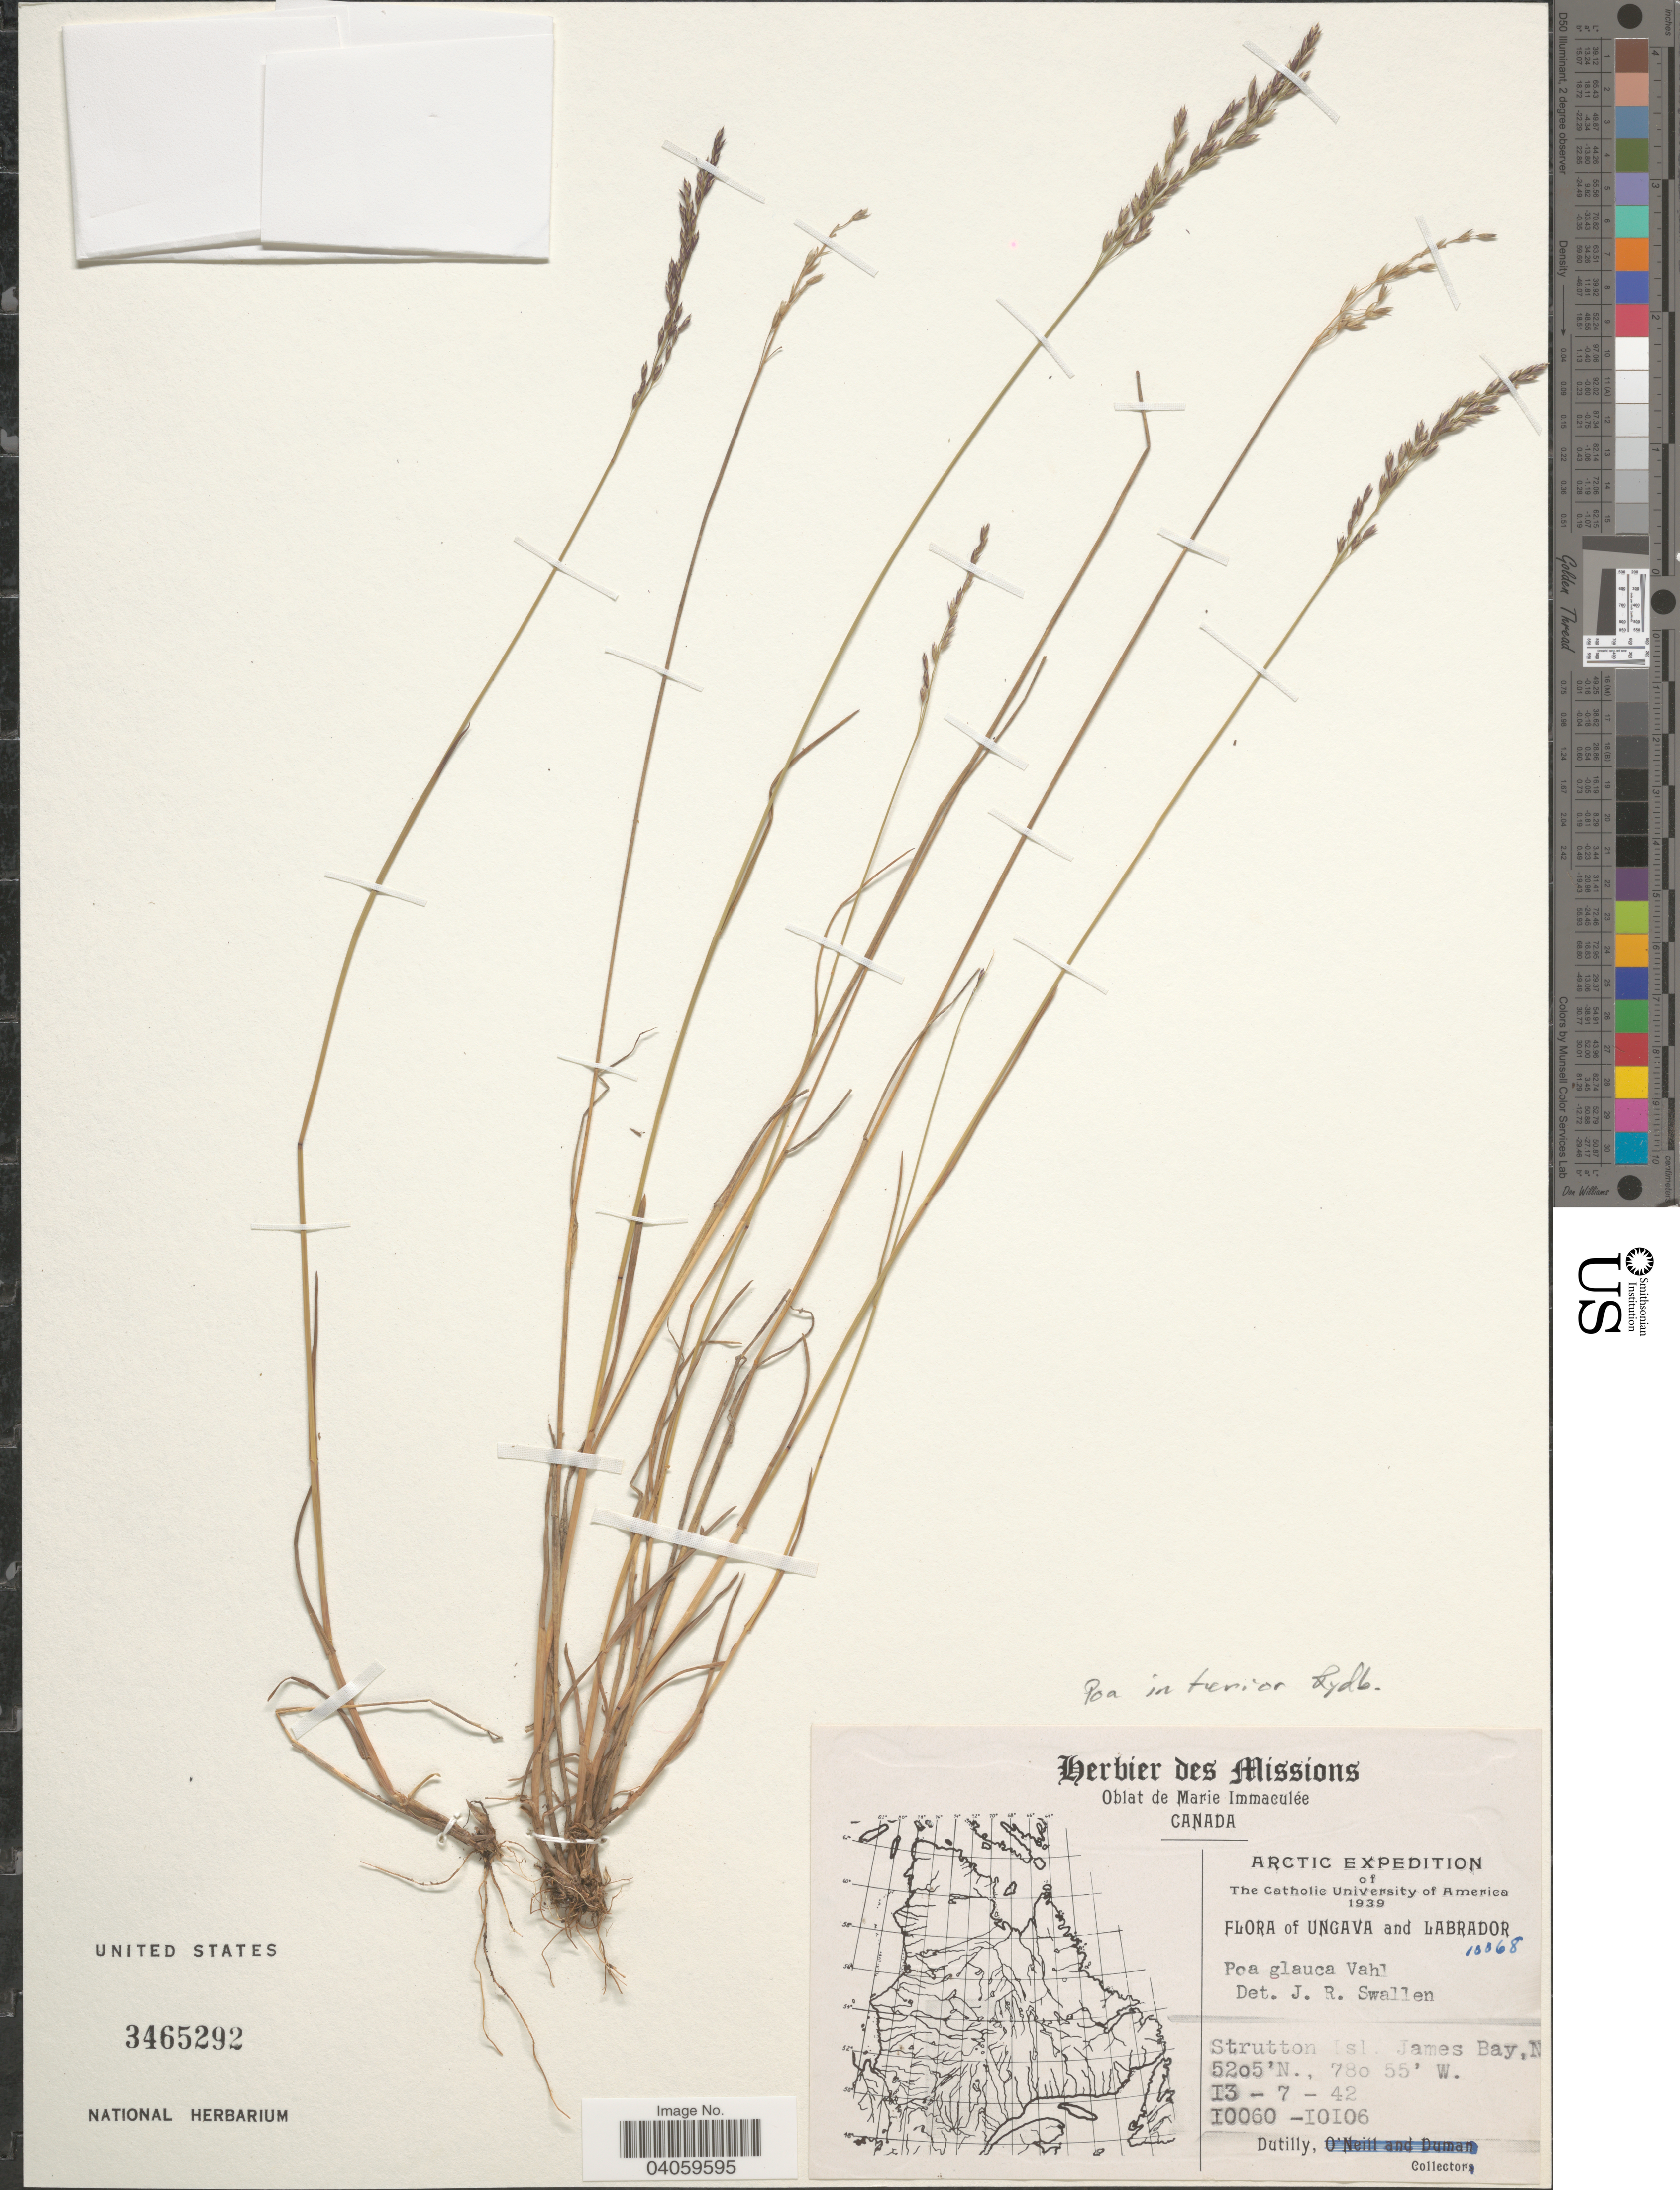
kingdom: Plantae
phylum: Tracheophyta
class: Liliopsida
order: Poales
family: Poaceae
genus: Poa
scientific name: Poa interior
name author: Rydb.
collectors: -. Dutilly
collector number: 10068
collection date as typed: Transcribed d/m/y: 13/7/42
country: Canada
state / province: Newfoundland and Labrador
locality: Ungava and Labrador. Strutton Isl., James Bay.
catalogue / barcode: US 3465292